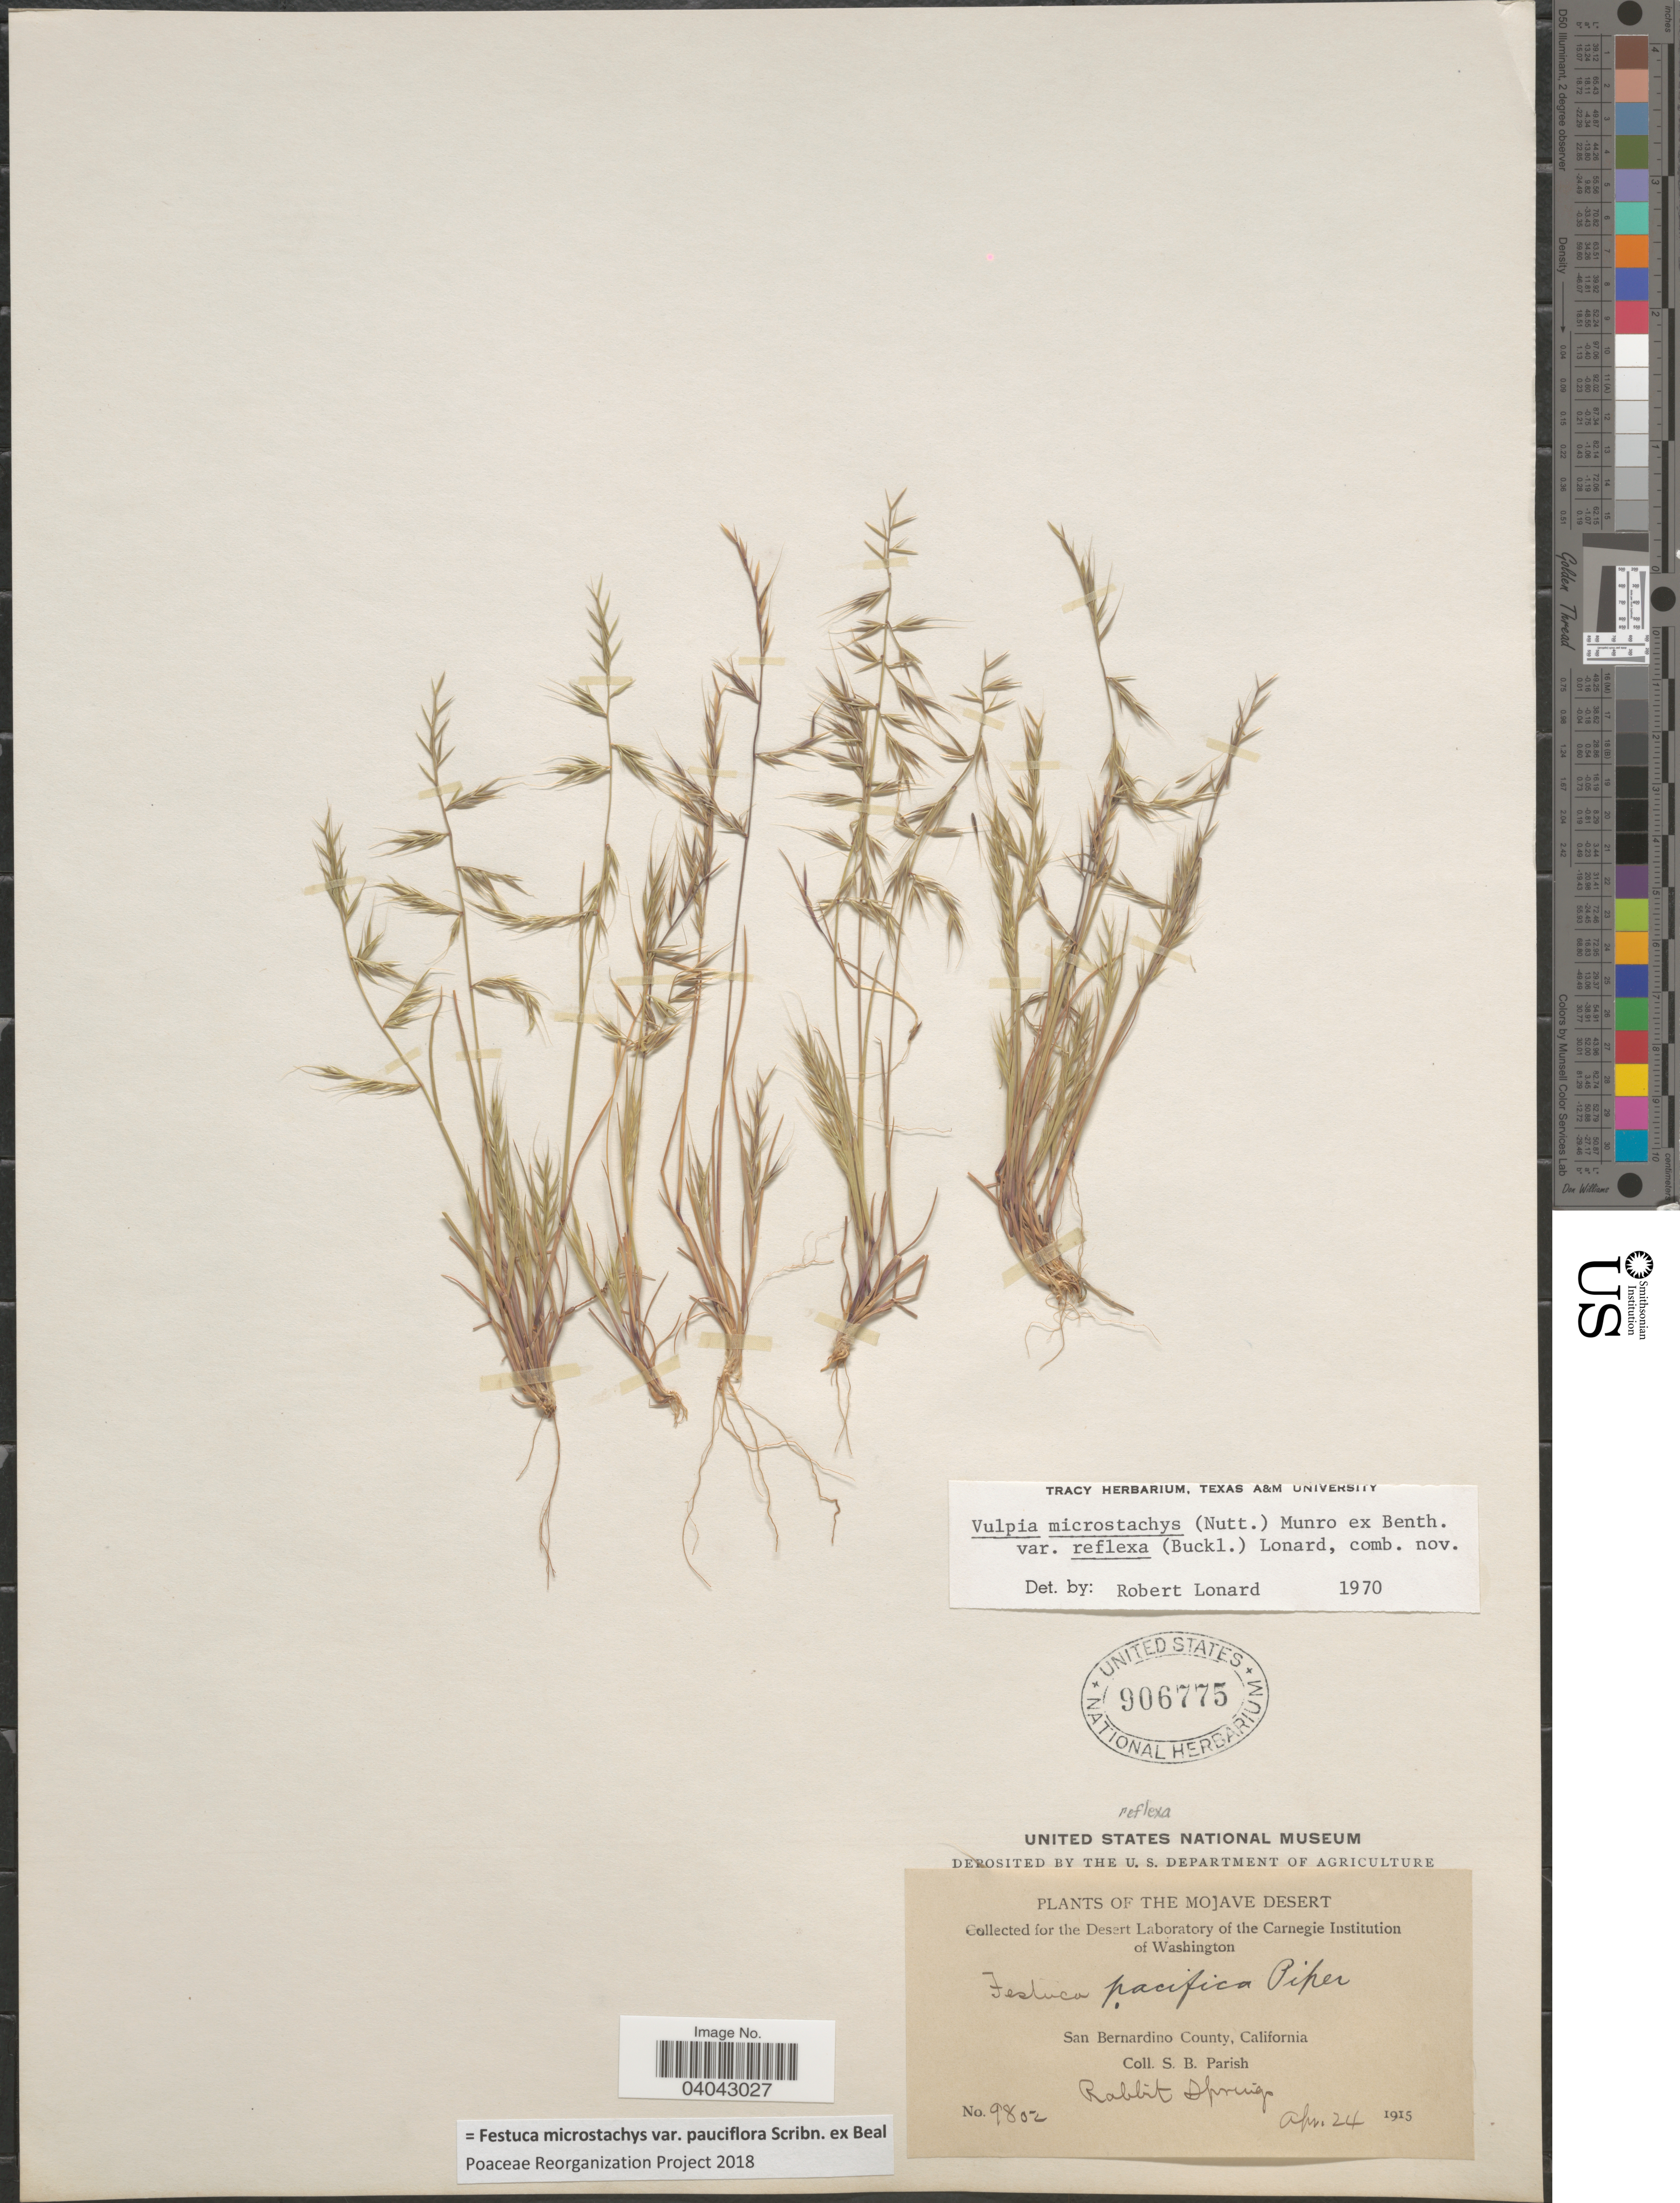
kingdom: Plantae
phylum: Tracheophyta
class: Liliopsida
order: Poales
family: Poaceae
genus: Festuca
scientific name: Festuca microstachys var. pauciflora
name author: Scribn. ex W.J. Beal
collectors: S. B. Parish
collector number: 9802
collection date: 1915-04-24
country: United States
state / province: California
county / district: San Bernardino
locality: The Mojave Desert. San Bernardino County. Rabbit Springs.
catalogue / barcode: US 906675